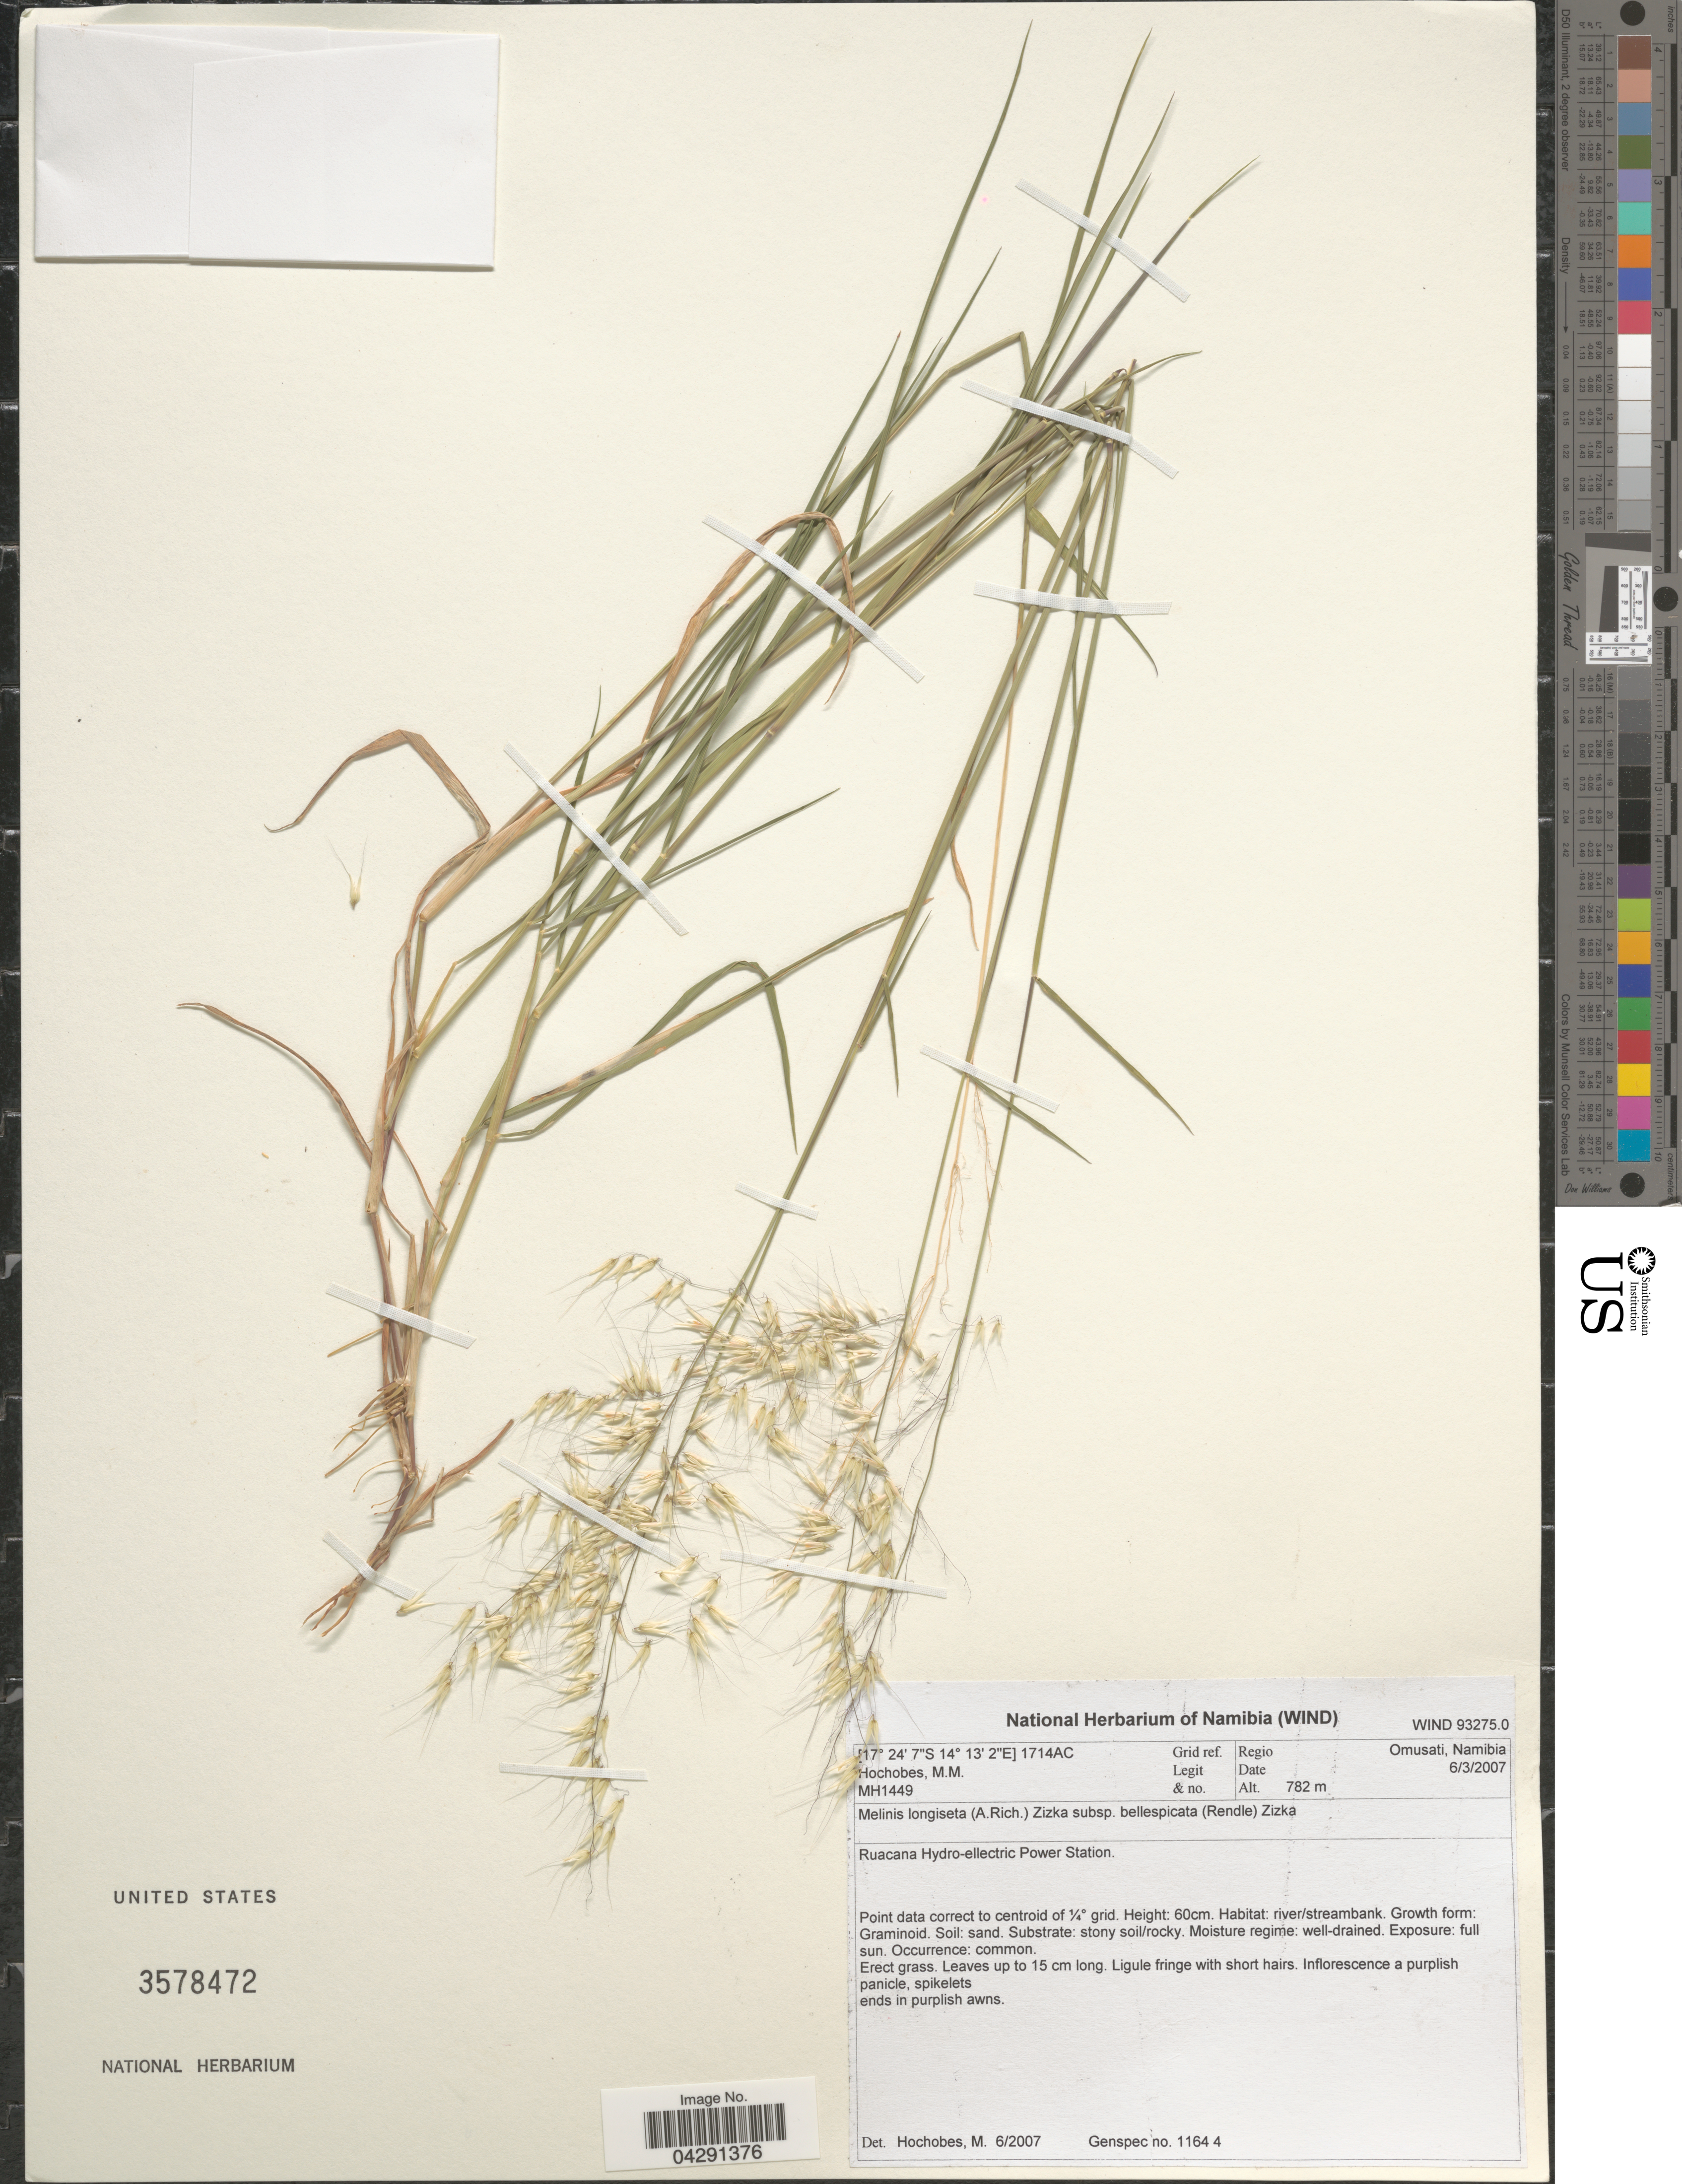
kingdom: Plantae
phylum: Tracheophyta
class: Liliopsida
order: Poales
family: Poaceae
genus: Melinis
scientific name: Melinis longiseta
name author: (A. Rich.) Zizka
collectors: M. Hochobes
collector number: MH1449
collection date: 2007-03-06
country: Namibia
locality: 1714AC Grid ref. Regio Omusati. Ruacana Hydro-ellectric Power Station.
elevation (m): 782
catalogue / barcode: US 3578472